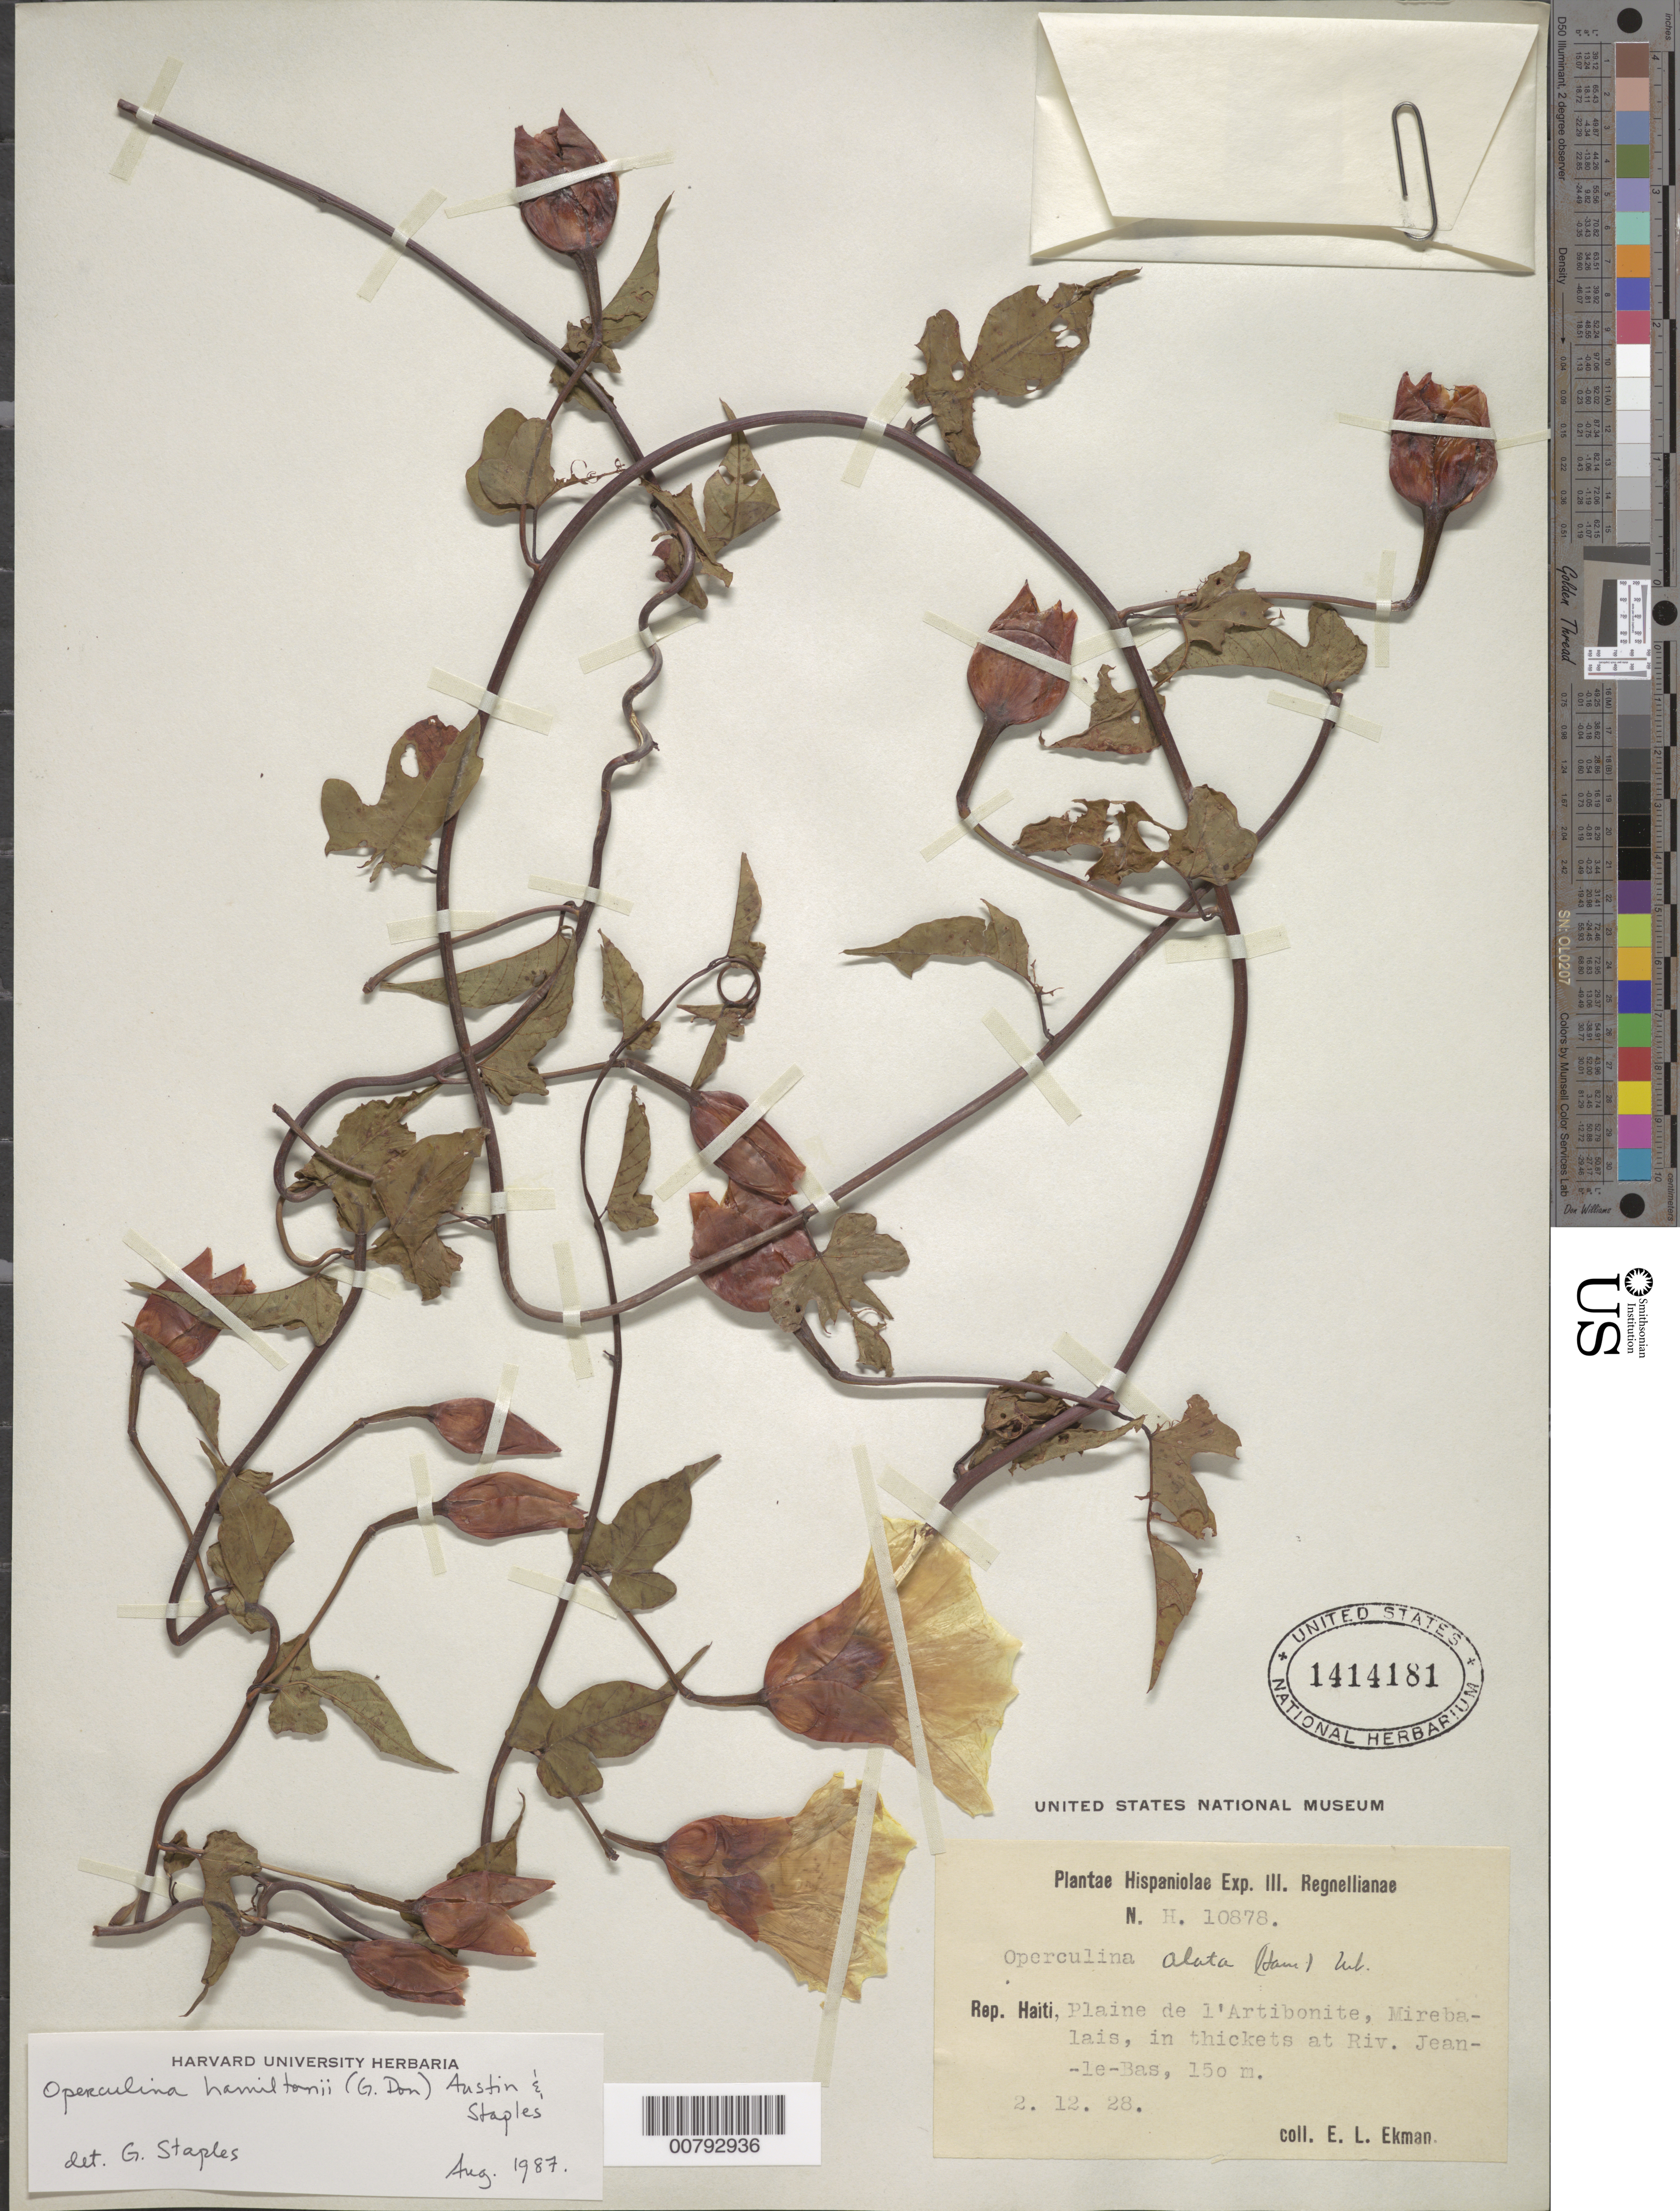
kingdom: Plantae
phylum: Tracheophyta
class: Magnoliopsida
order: Solanales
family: Convolvulaceae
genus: Operculina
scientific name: Operculina hamiltonii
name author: (G. Don) D.F. Austin & Staples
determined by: Staples, G. W.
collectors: E. L. Ekman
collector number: H 10878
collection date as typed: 02 Dec 1928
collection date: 1928-12-02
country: Haiti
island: Hispaniola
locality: Plaine de l'Artibonite, Mirebalais, at Riv. Jean-le-Bas.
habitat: In thickets.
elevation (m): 150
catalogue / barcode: US 1414181